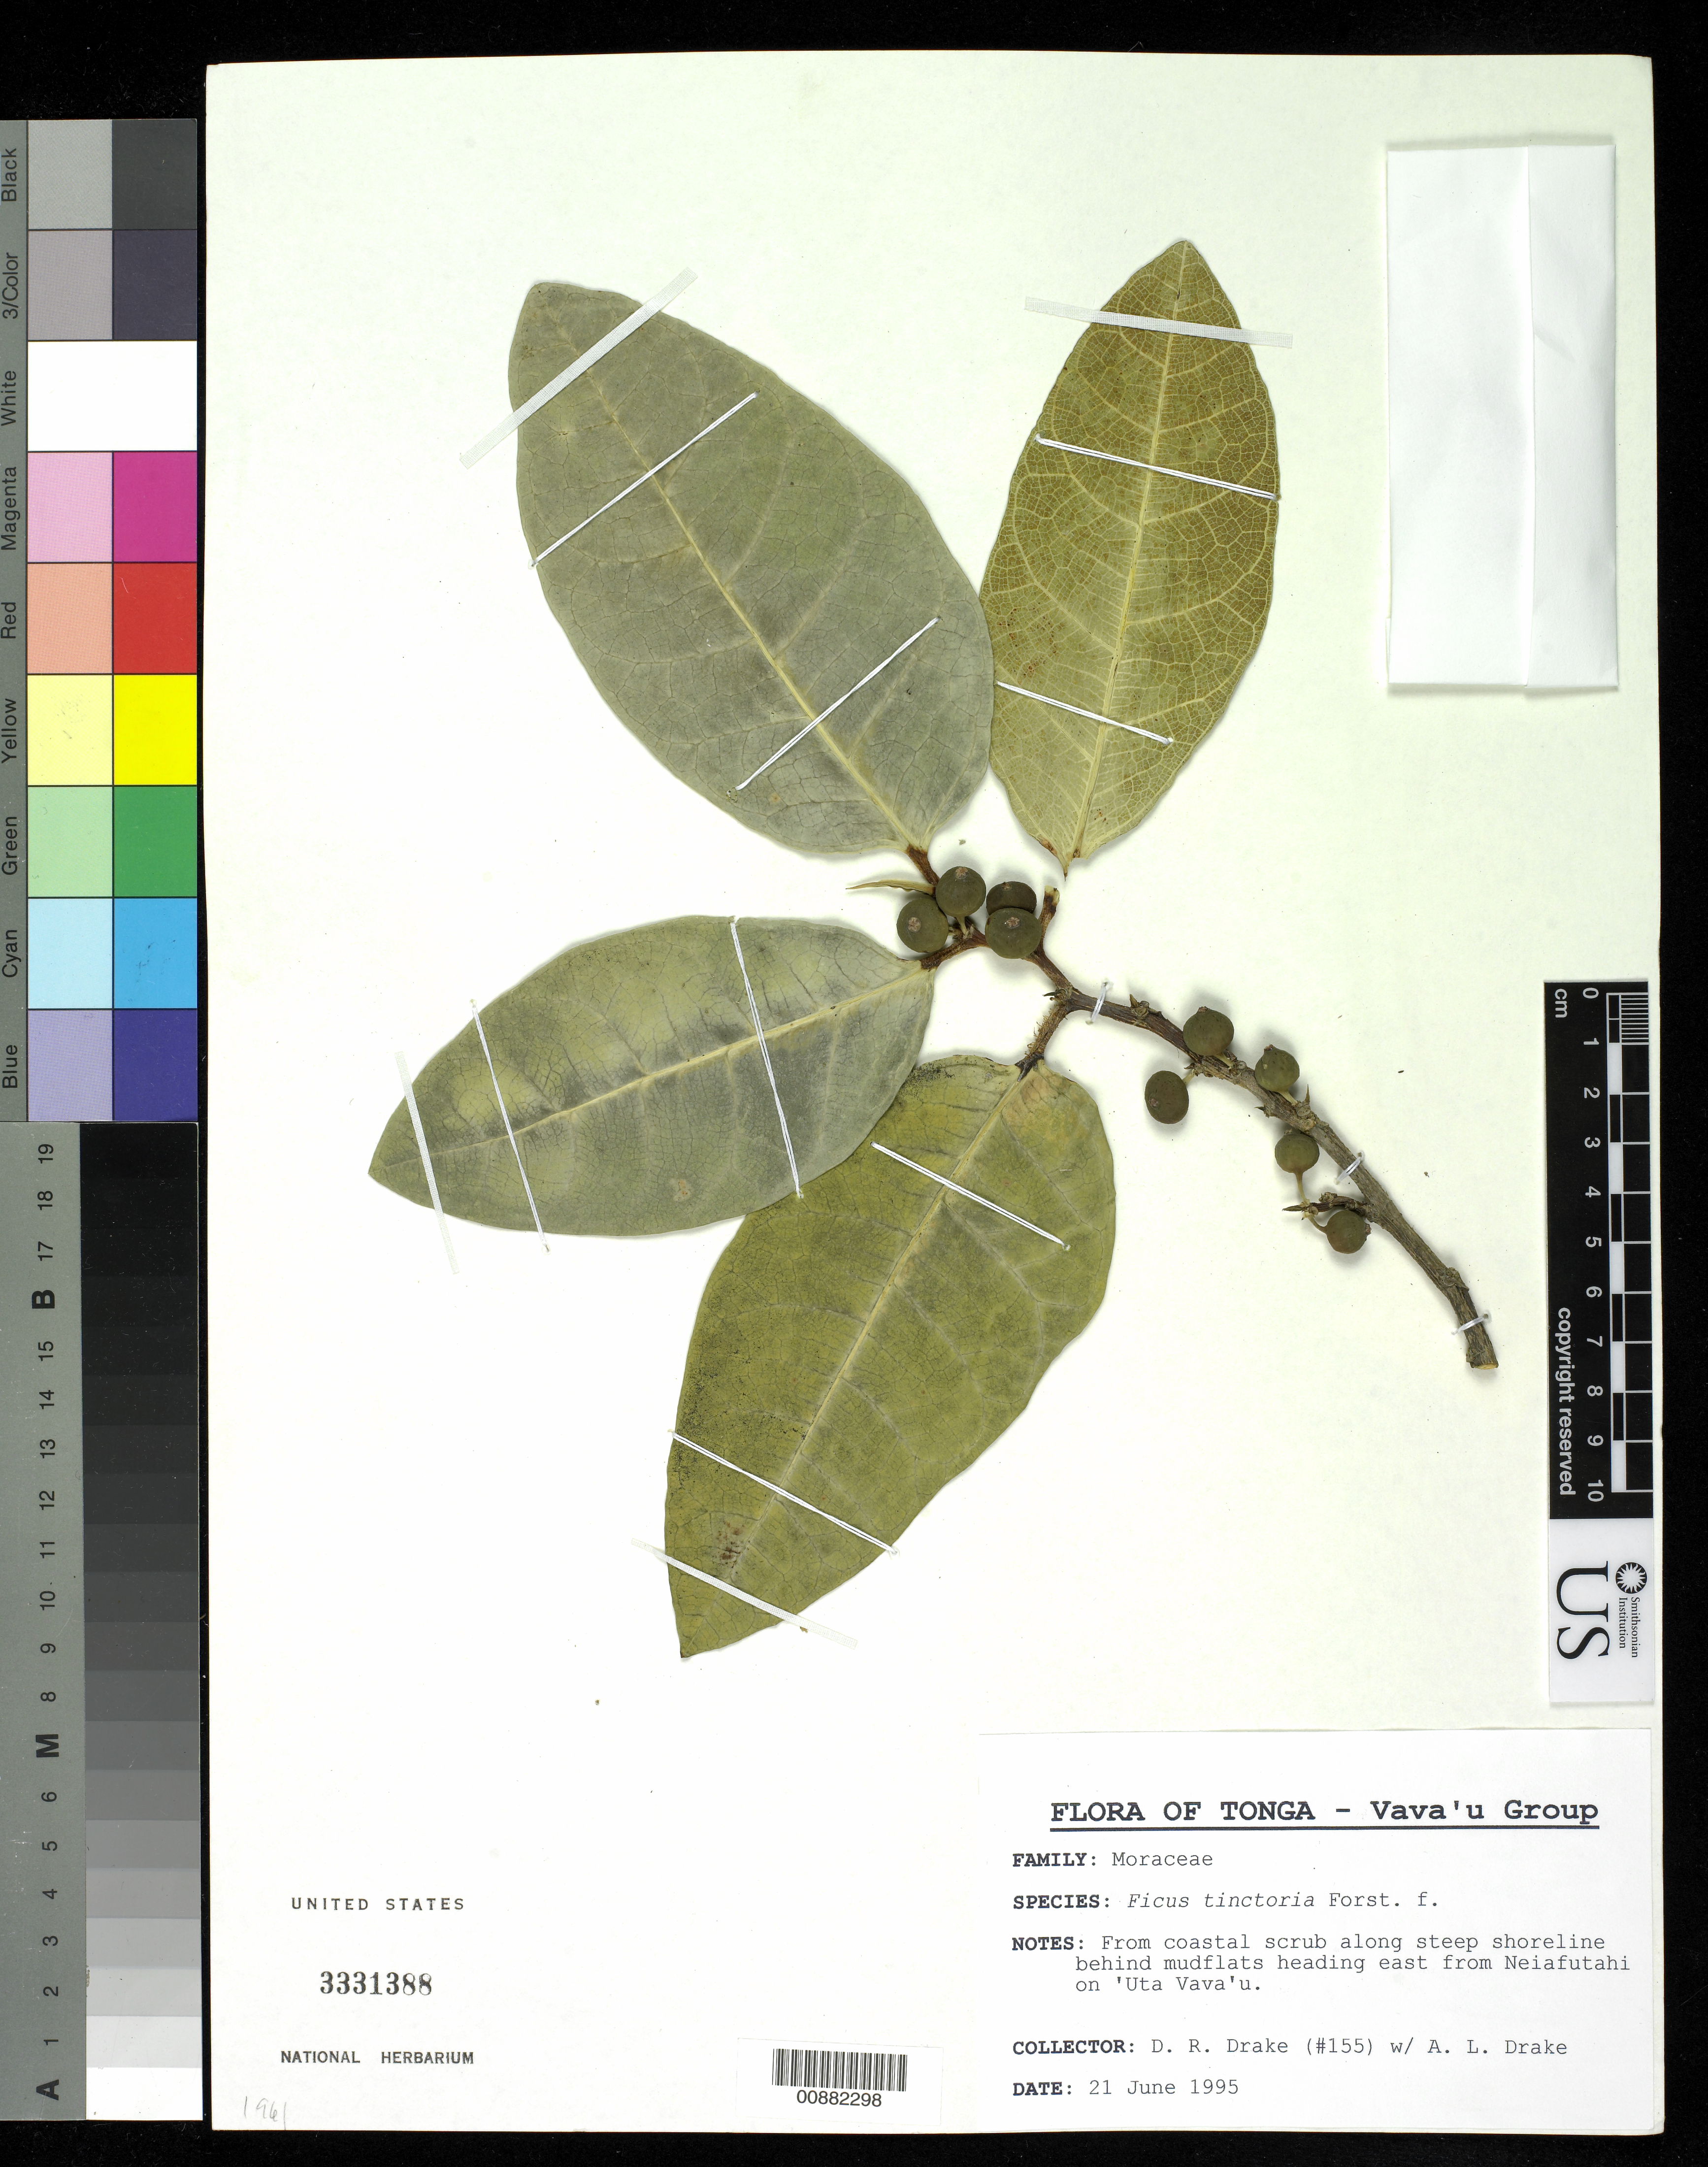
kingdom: Plantae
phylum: Tracheophyta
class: Magnoliopsida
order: Rosales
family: Moraceae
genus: Ficus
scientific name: Ficus tinctoria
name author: G. Forst.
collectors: D.R. Drake & A. Drake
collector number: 155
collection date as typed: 21 Jun 1995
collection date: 1995-06-21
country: Tonga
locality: behind mudflats heading east from Neiafutahi on 'Uta Vava'u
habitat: from costal scrub along steep shoreline.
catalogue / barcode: US 3331388